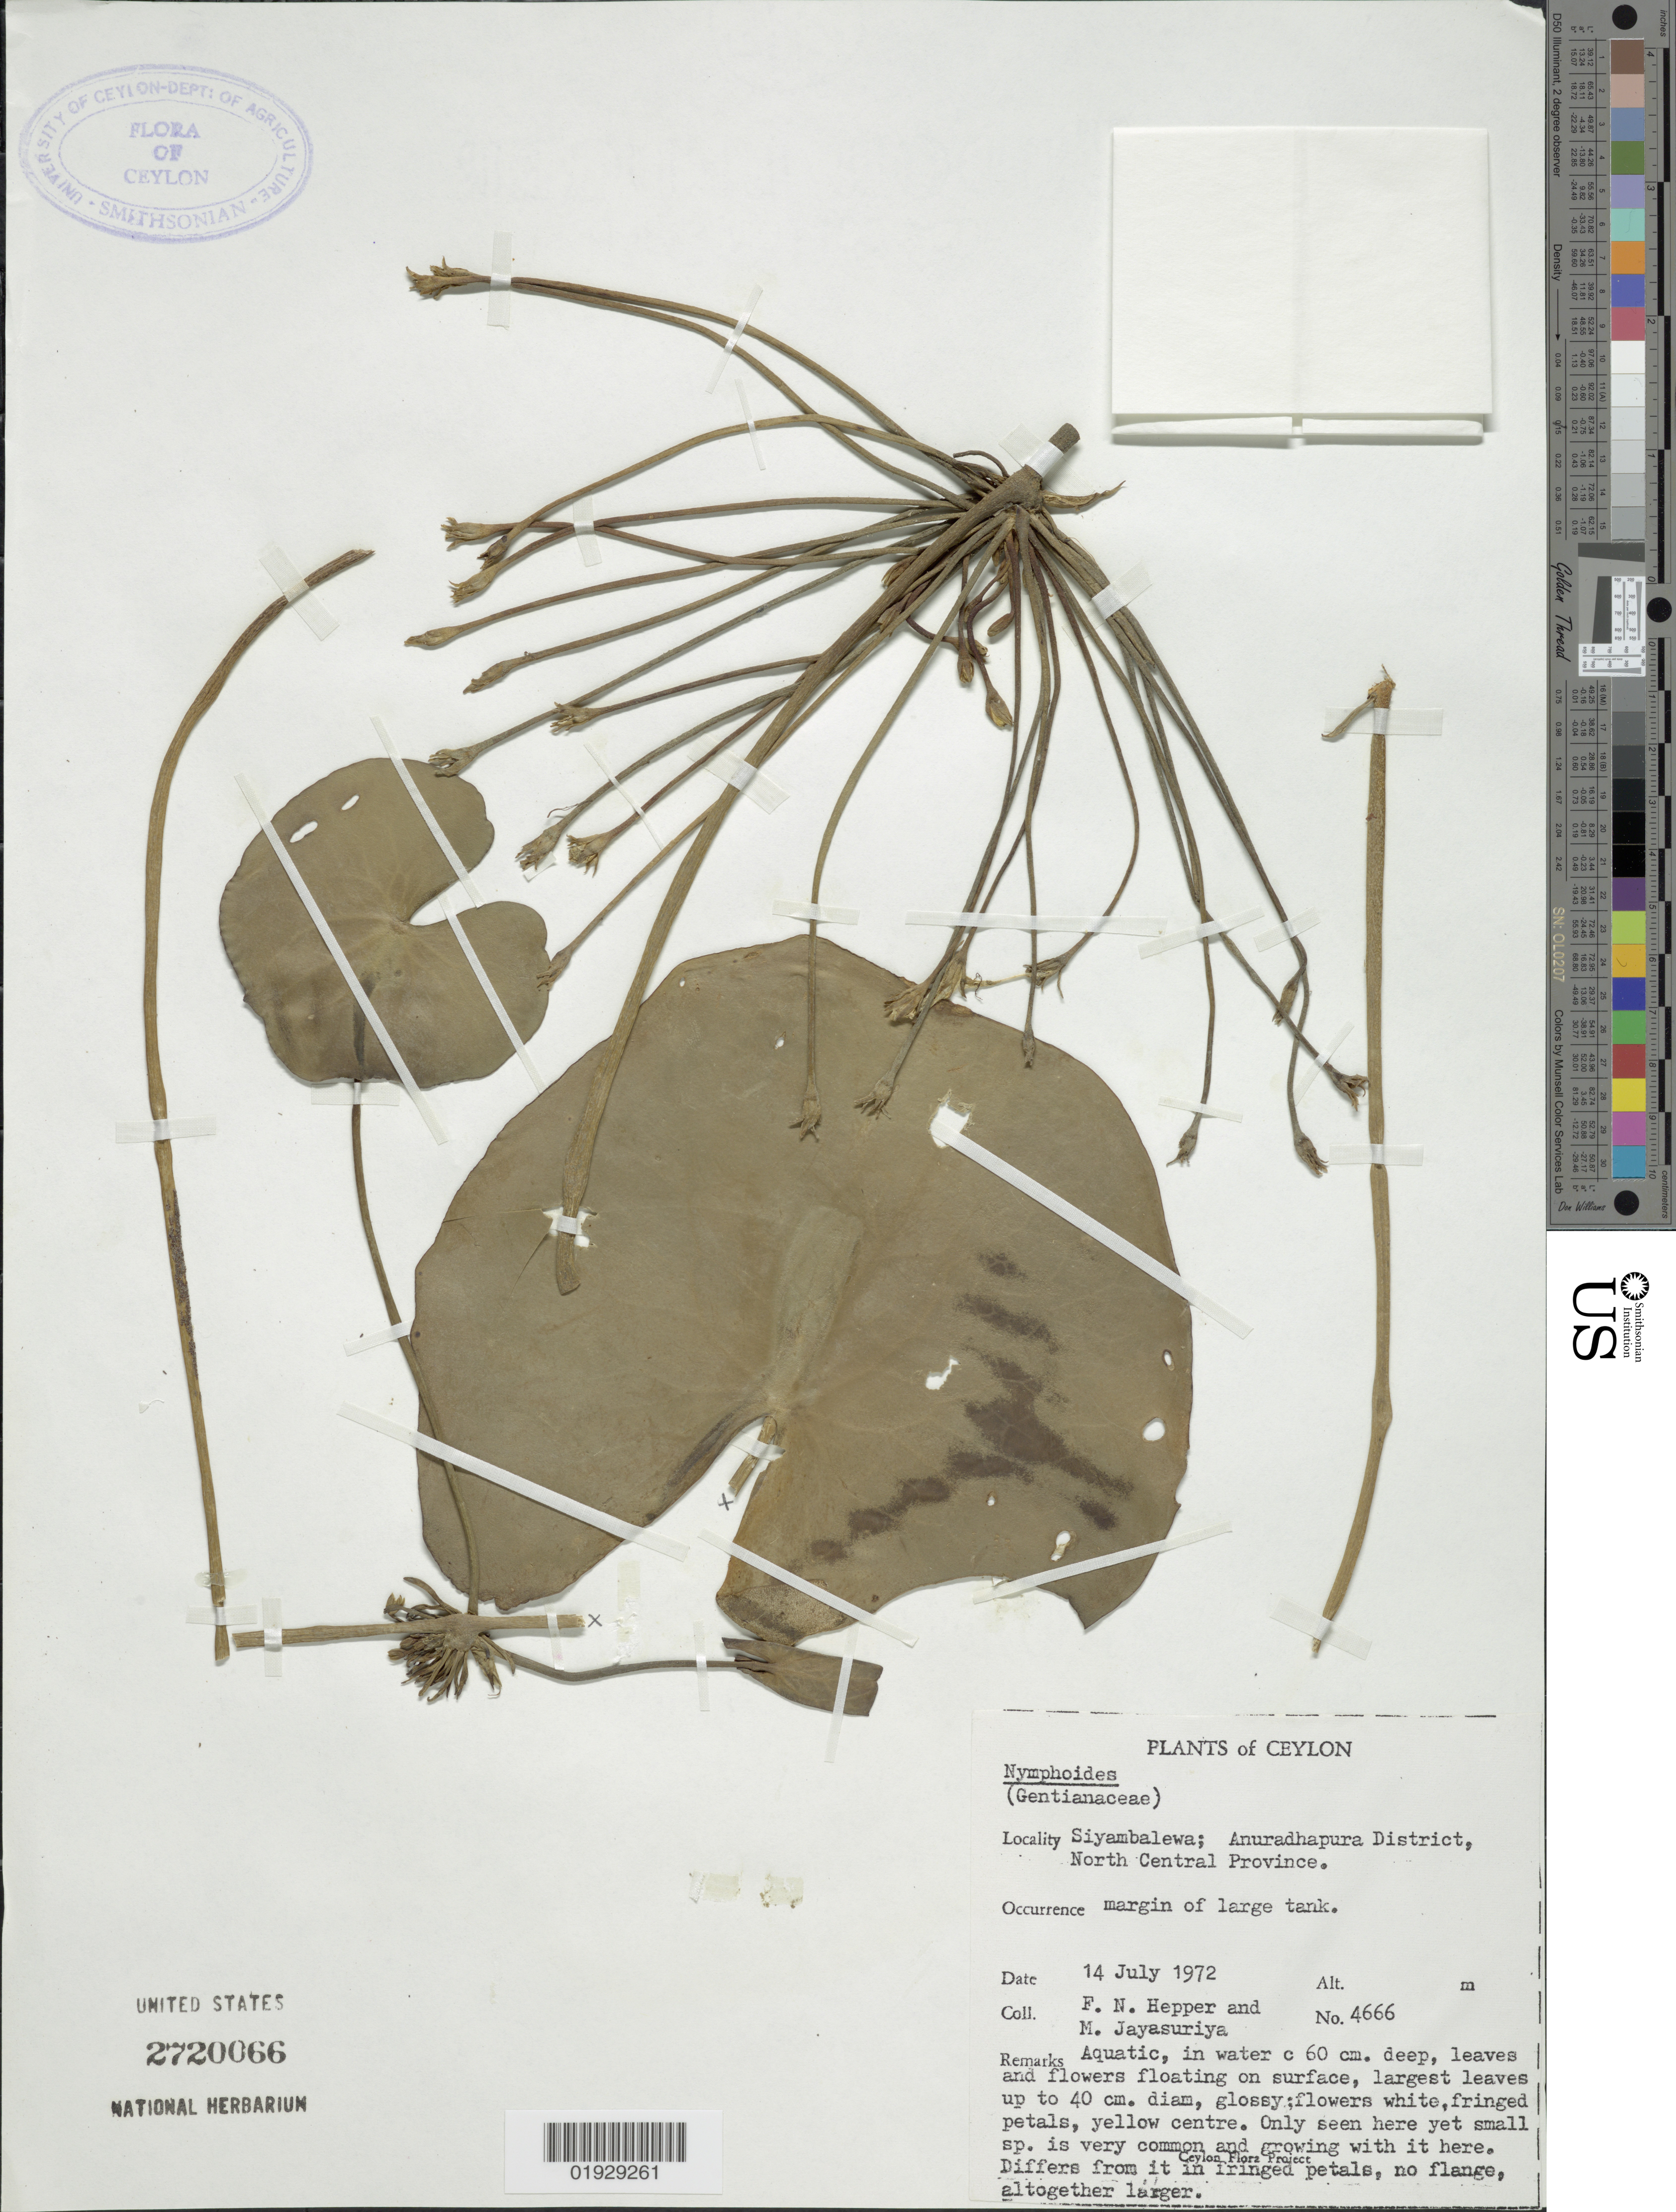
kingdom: Plantae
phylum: Tracheophyta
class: Magnoliopsida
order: Asterales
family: Menyanthaceae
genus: Nymphoides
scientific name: Nymphoides sp.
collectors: F. Hepper & M. Jayasuriya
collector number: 4666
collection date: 1972-07-14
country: Sri Lanka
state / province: North Central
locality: Ceylon. Siyambalewa; Anuradhapura District, North Central Province.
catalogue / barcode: US 2720066